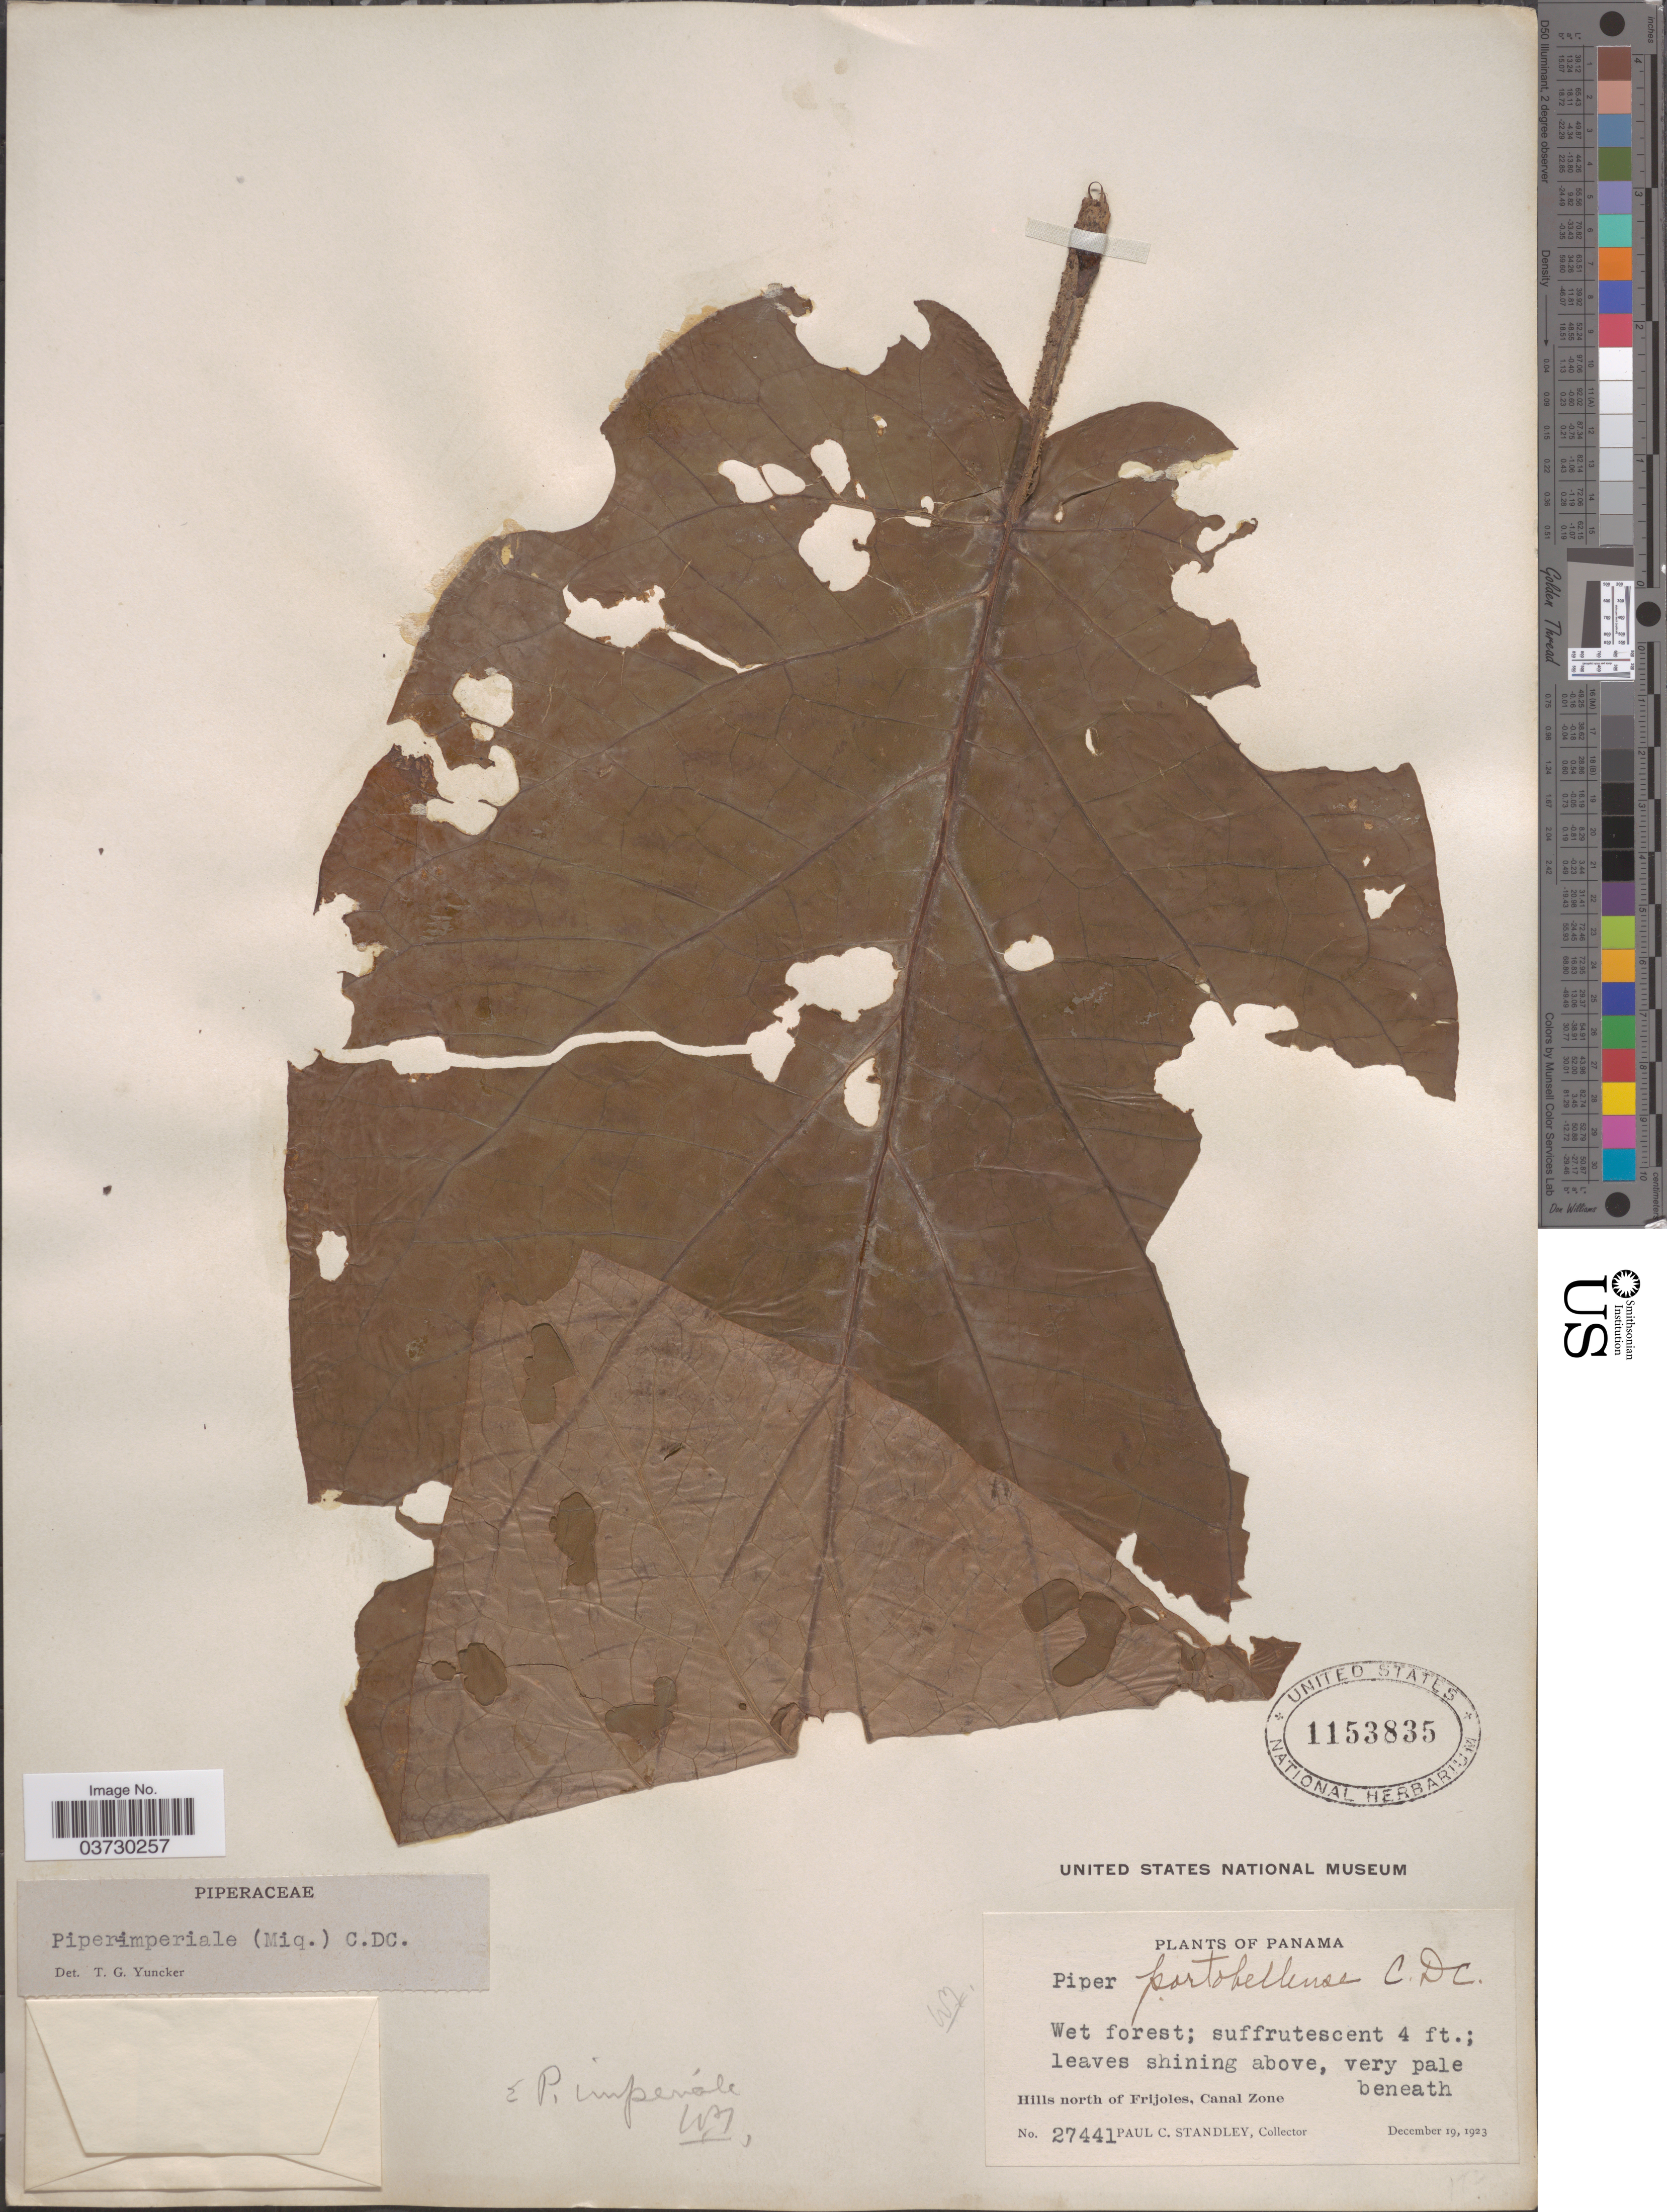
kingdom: Plantae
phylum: Tracheophyta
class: Magnoliopsida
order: Piperales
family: Piperaceae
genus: Piper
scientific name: Piper imperiale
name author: (Miq.) C. DC.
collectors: P. C. Standley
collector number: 27441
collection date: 1923-12-19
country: Panama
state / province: Colón / Panamá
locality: Hills north of Frijoles, Canal Zone.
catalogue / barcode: US 1153835